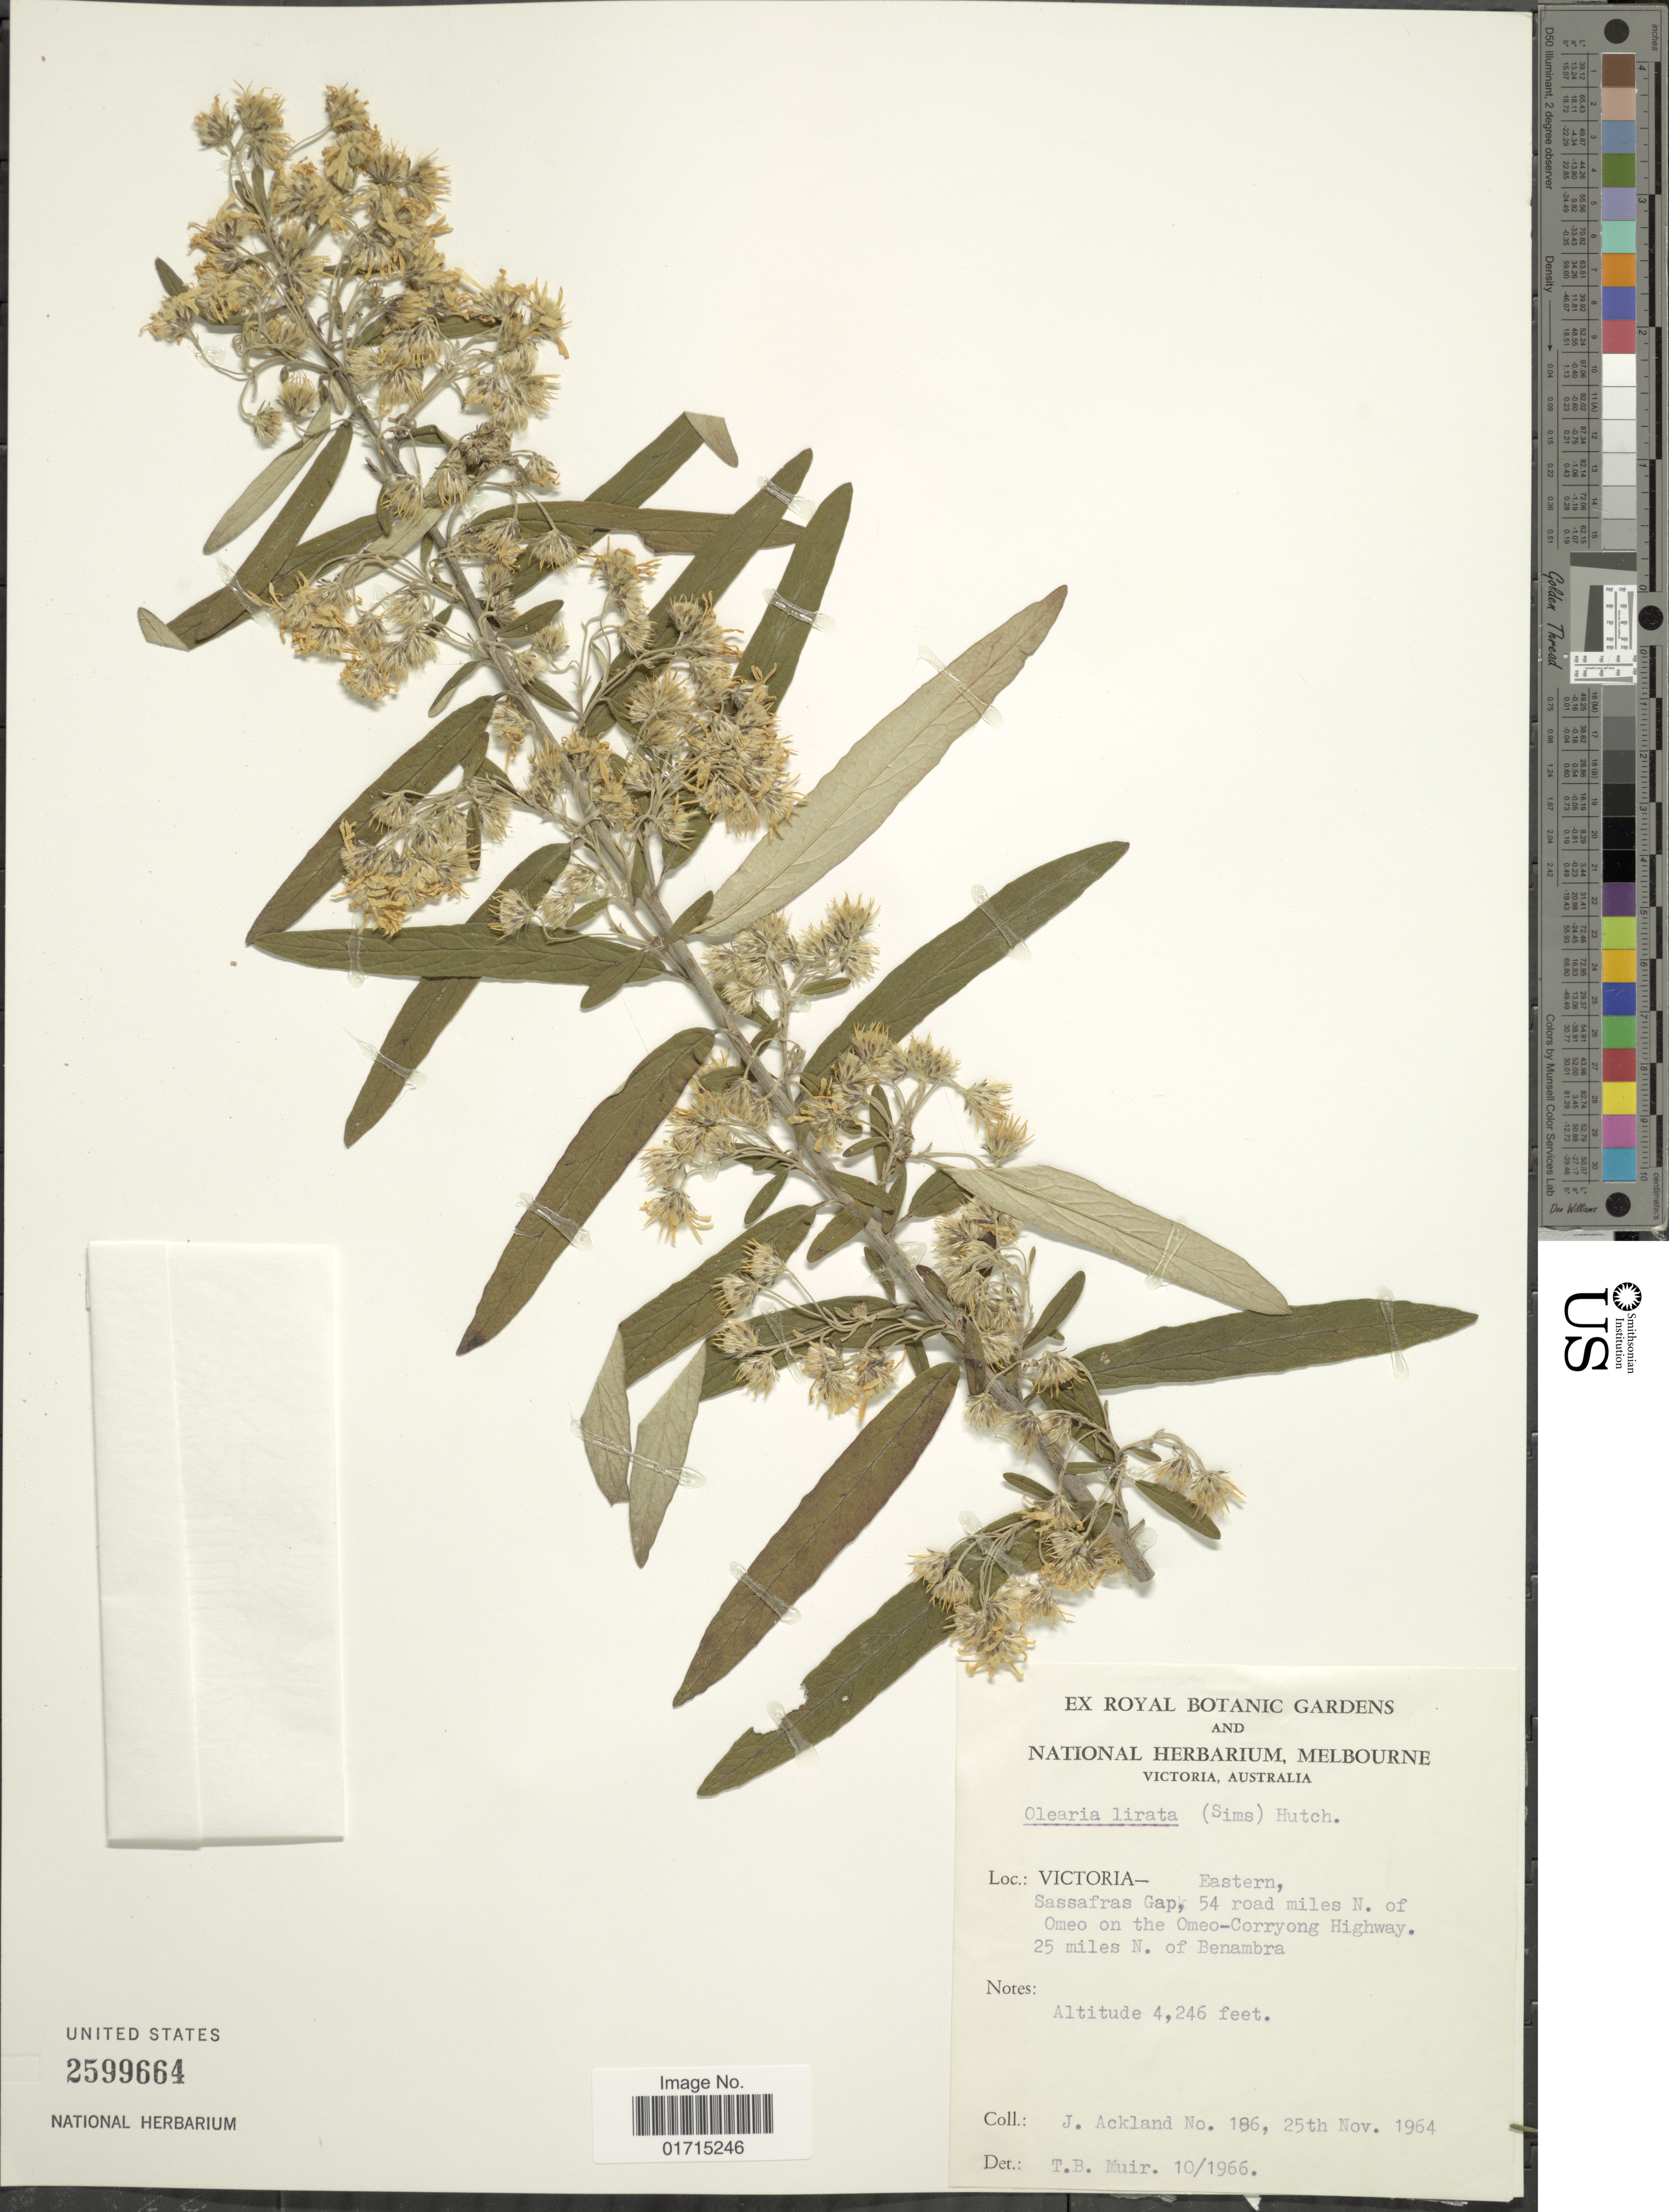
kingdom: Plantae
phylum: Tracheophyta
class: Magnoliopsida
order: Asterales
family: Asteraceae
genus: Olearia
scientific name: Olearia lirata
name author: (Sims) Hutch.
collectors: J. J. Ackland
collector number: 186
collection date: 1964-11-25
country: Australia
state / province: Victoria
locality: Victoria-eastern, Sassafras Gap, 54 road miles N. of Omeo on the Omeo-Corryong Highway. 25 miles N. of Benambra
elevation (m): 1294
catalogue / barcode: US 2599664